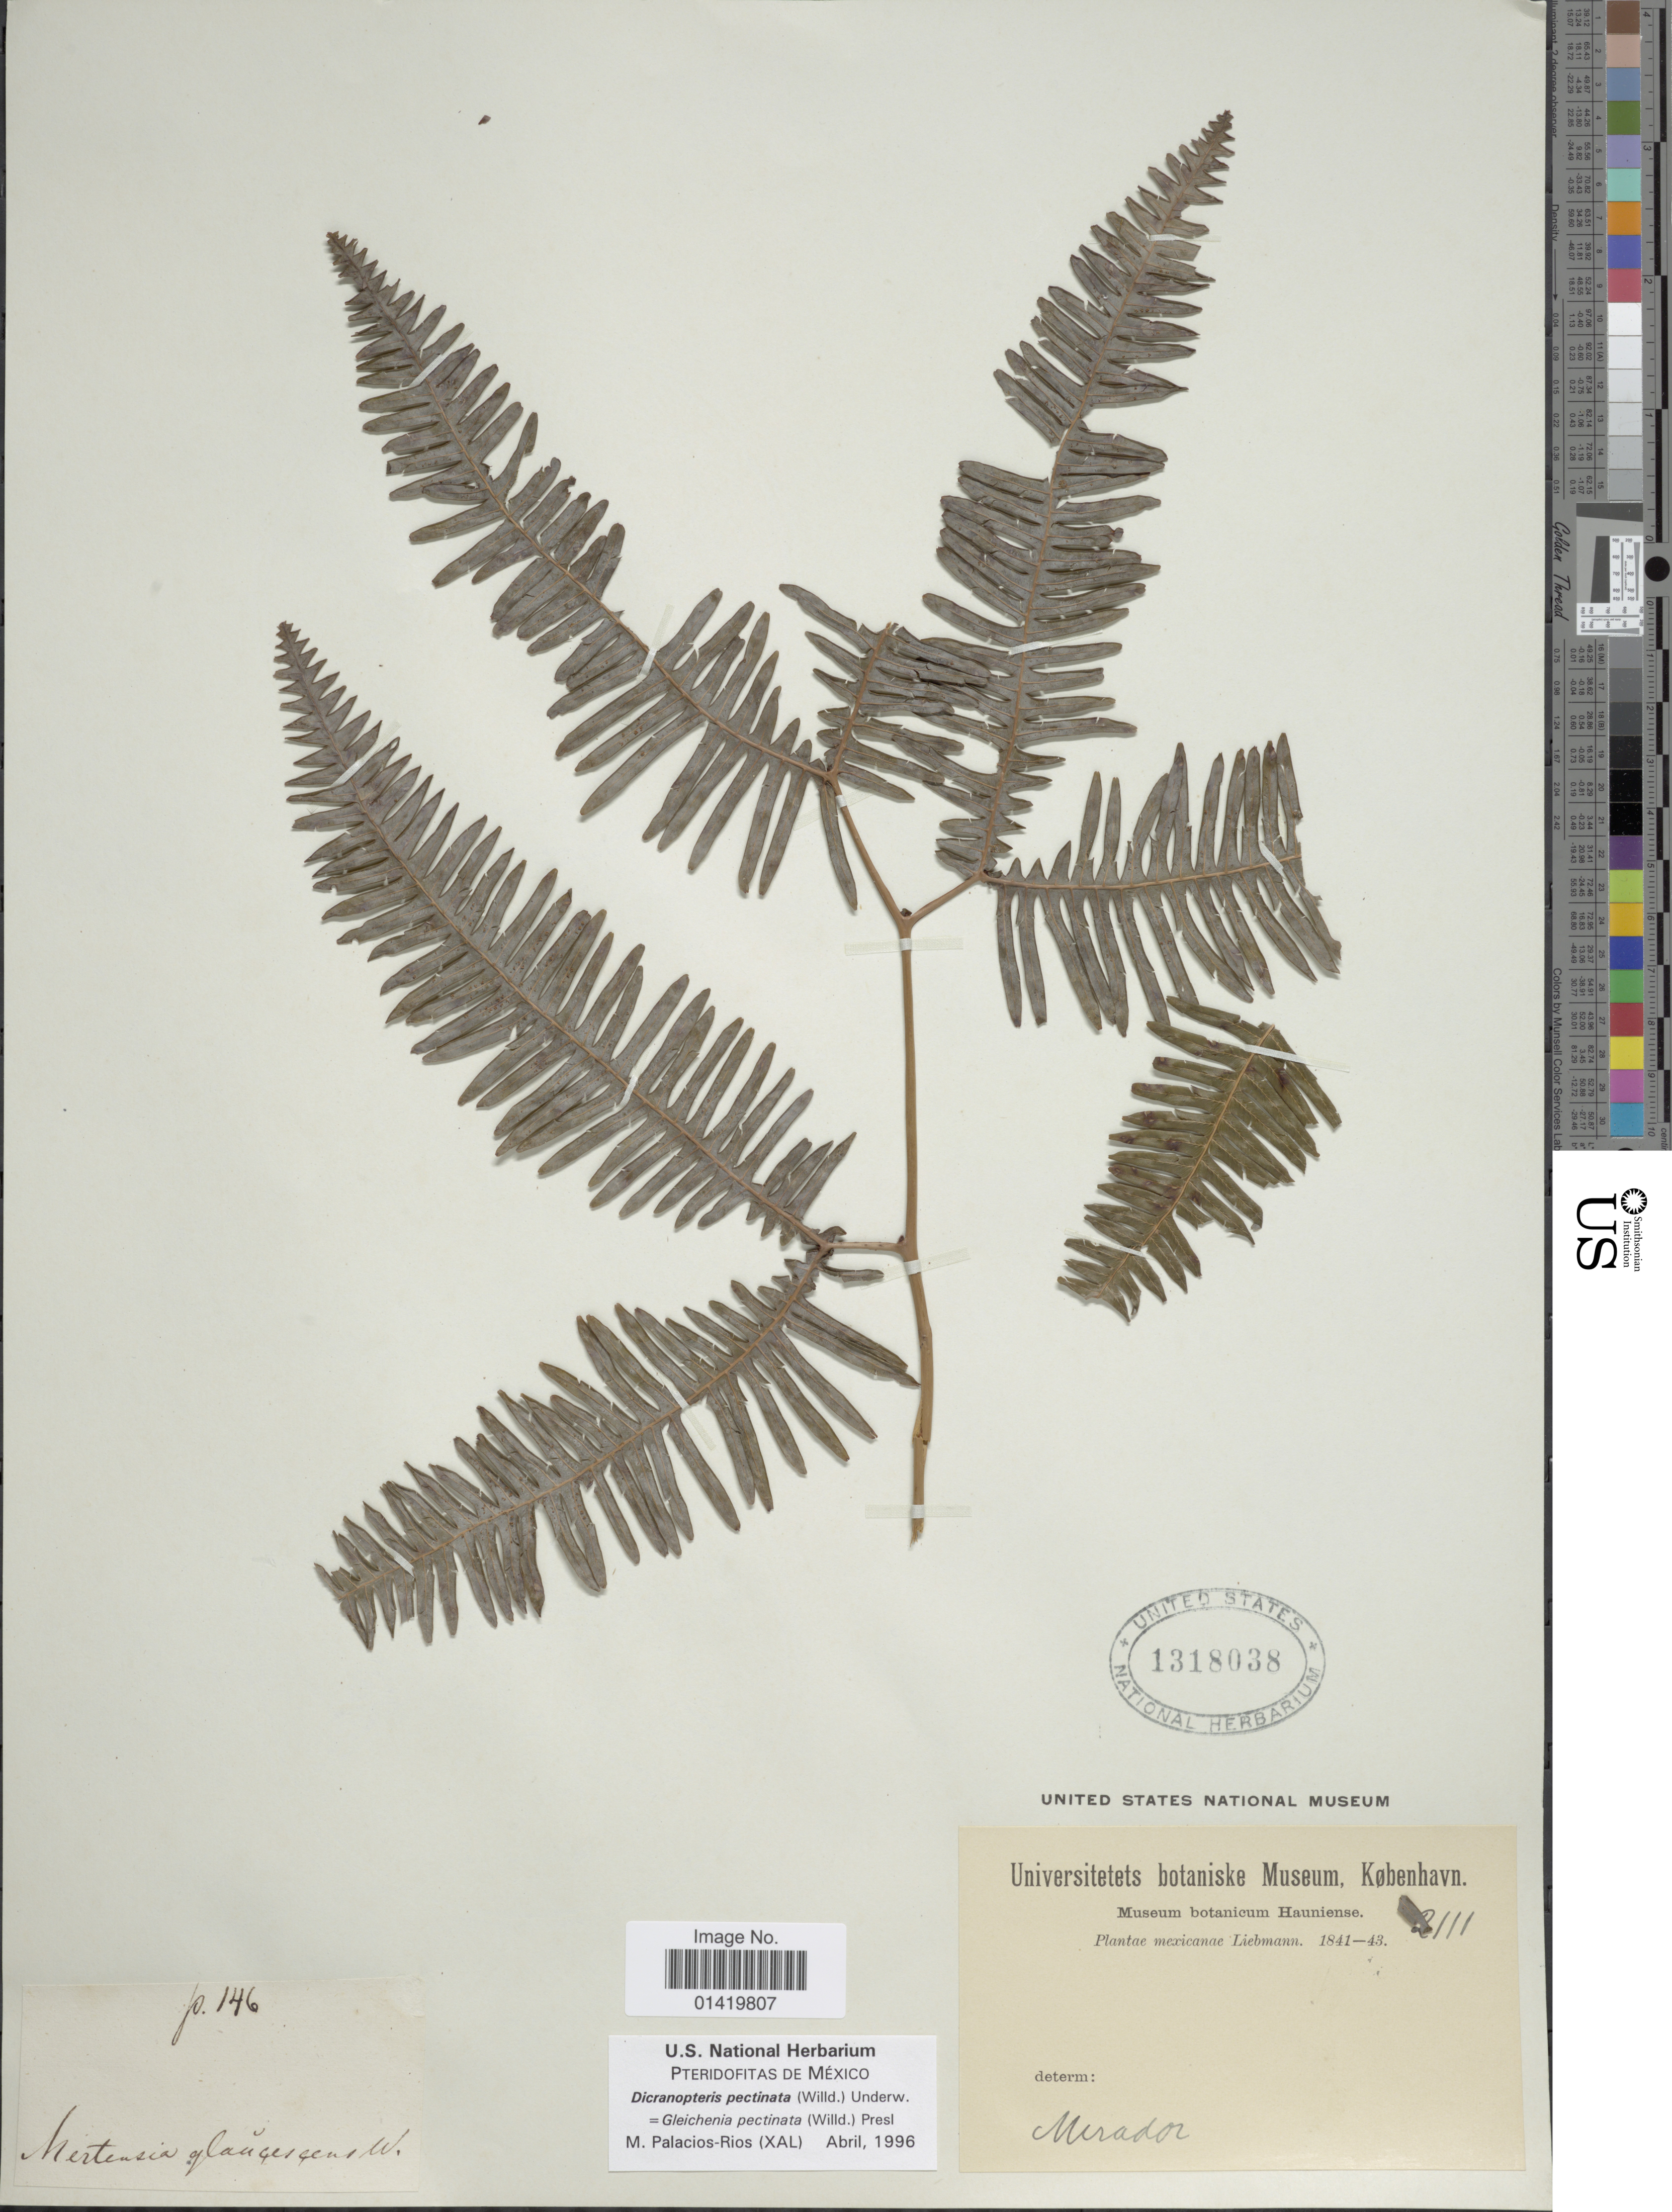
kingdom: Plantae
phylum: Tracheophyta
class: Polypodiopsida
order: Gleicheniales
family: Gleicheniaceae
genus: Gleichenella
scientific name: Gleichenella pectinata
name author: (Willd.) Ching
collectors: Liebmann, --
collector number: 2111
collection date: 1841/1843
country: Mexico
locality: Mirador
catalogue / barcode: US 1318038